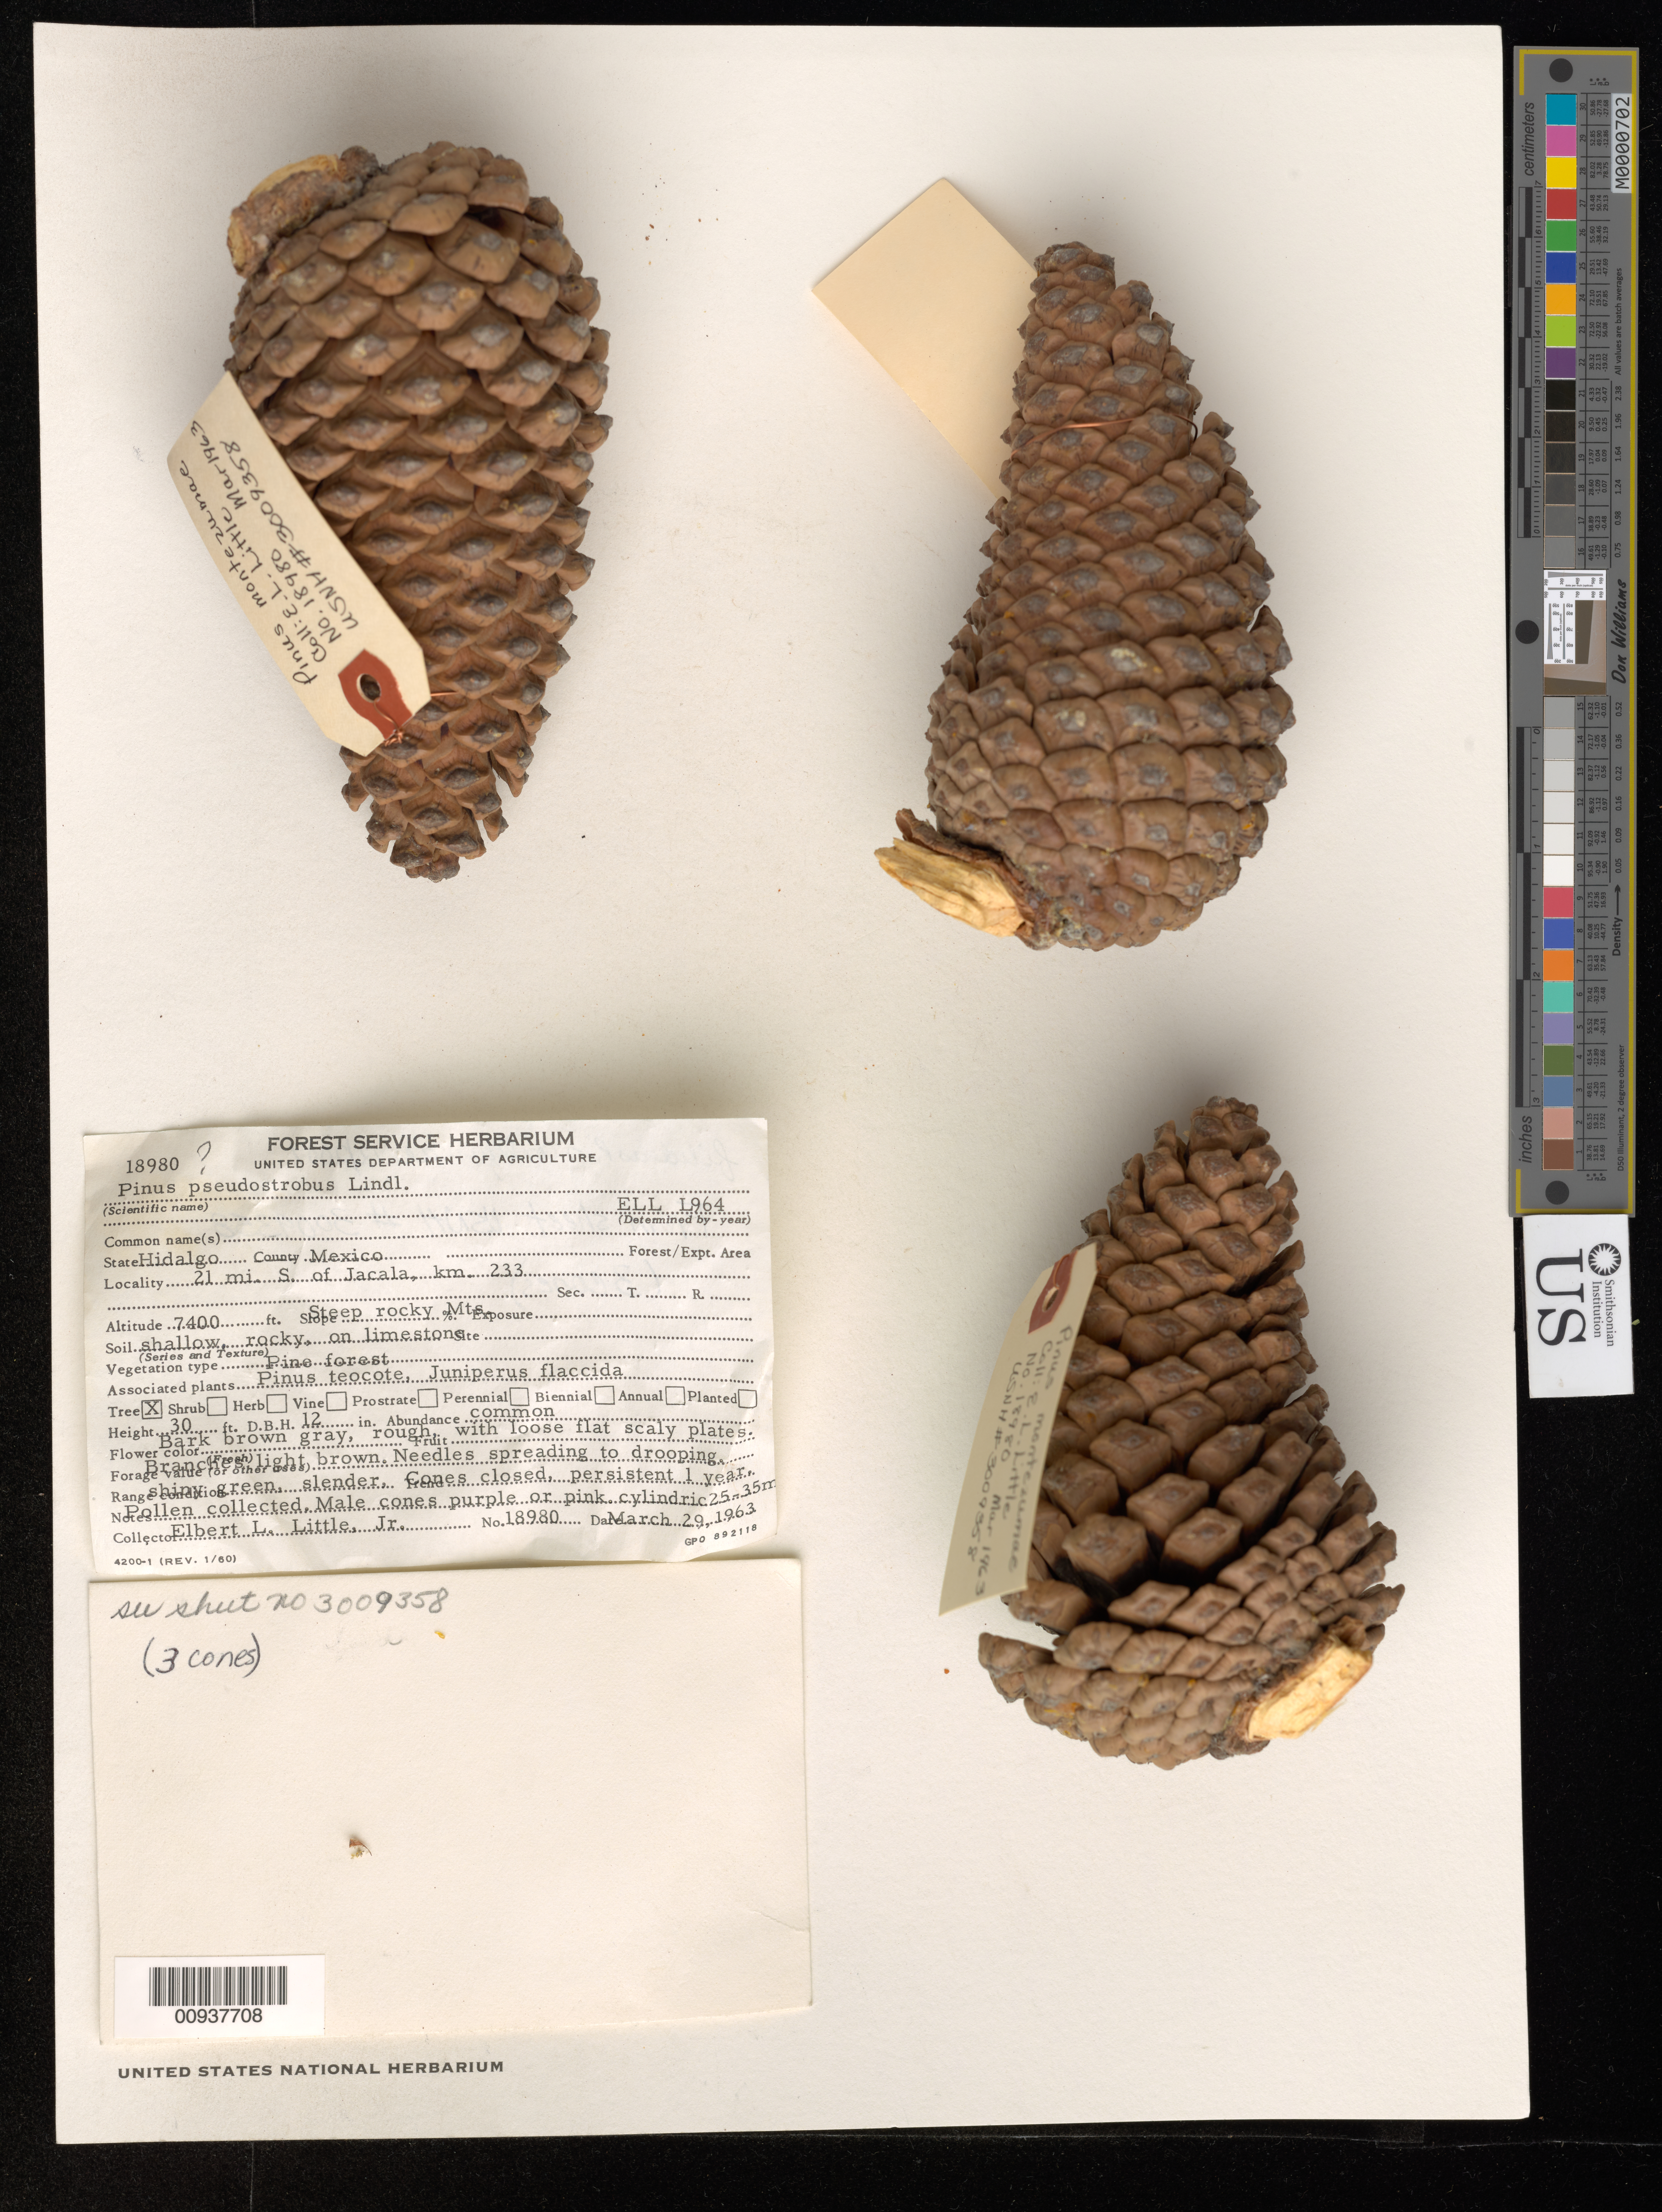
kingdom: Plantae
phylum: Tracheophyta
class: Pinopsida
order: Pinales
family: Pinaceae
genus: Pinus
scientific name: Pinus montezumae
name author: Lamb.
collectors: E. L. Little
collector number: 18980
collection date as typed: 29 Mar 1963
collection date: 1963-03-29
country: Mexico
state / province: Hidalgo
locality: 21 mi. S. of Jacala, km. 233.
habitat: Pine forest. Steep rocky mountains and canyons. Shallow rocky soil on limestone. Associated plants Pinus teocote, Juniperus flaccida.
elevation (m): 2256